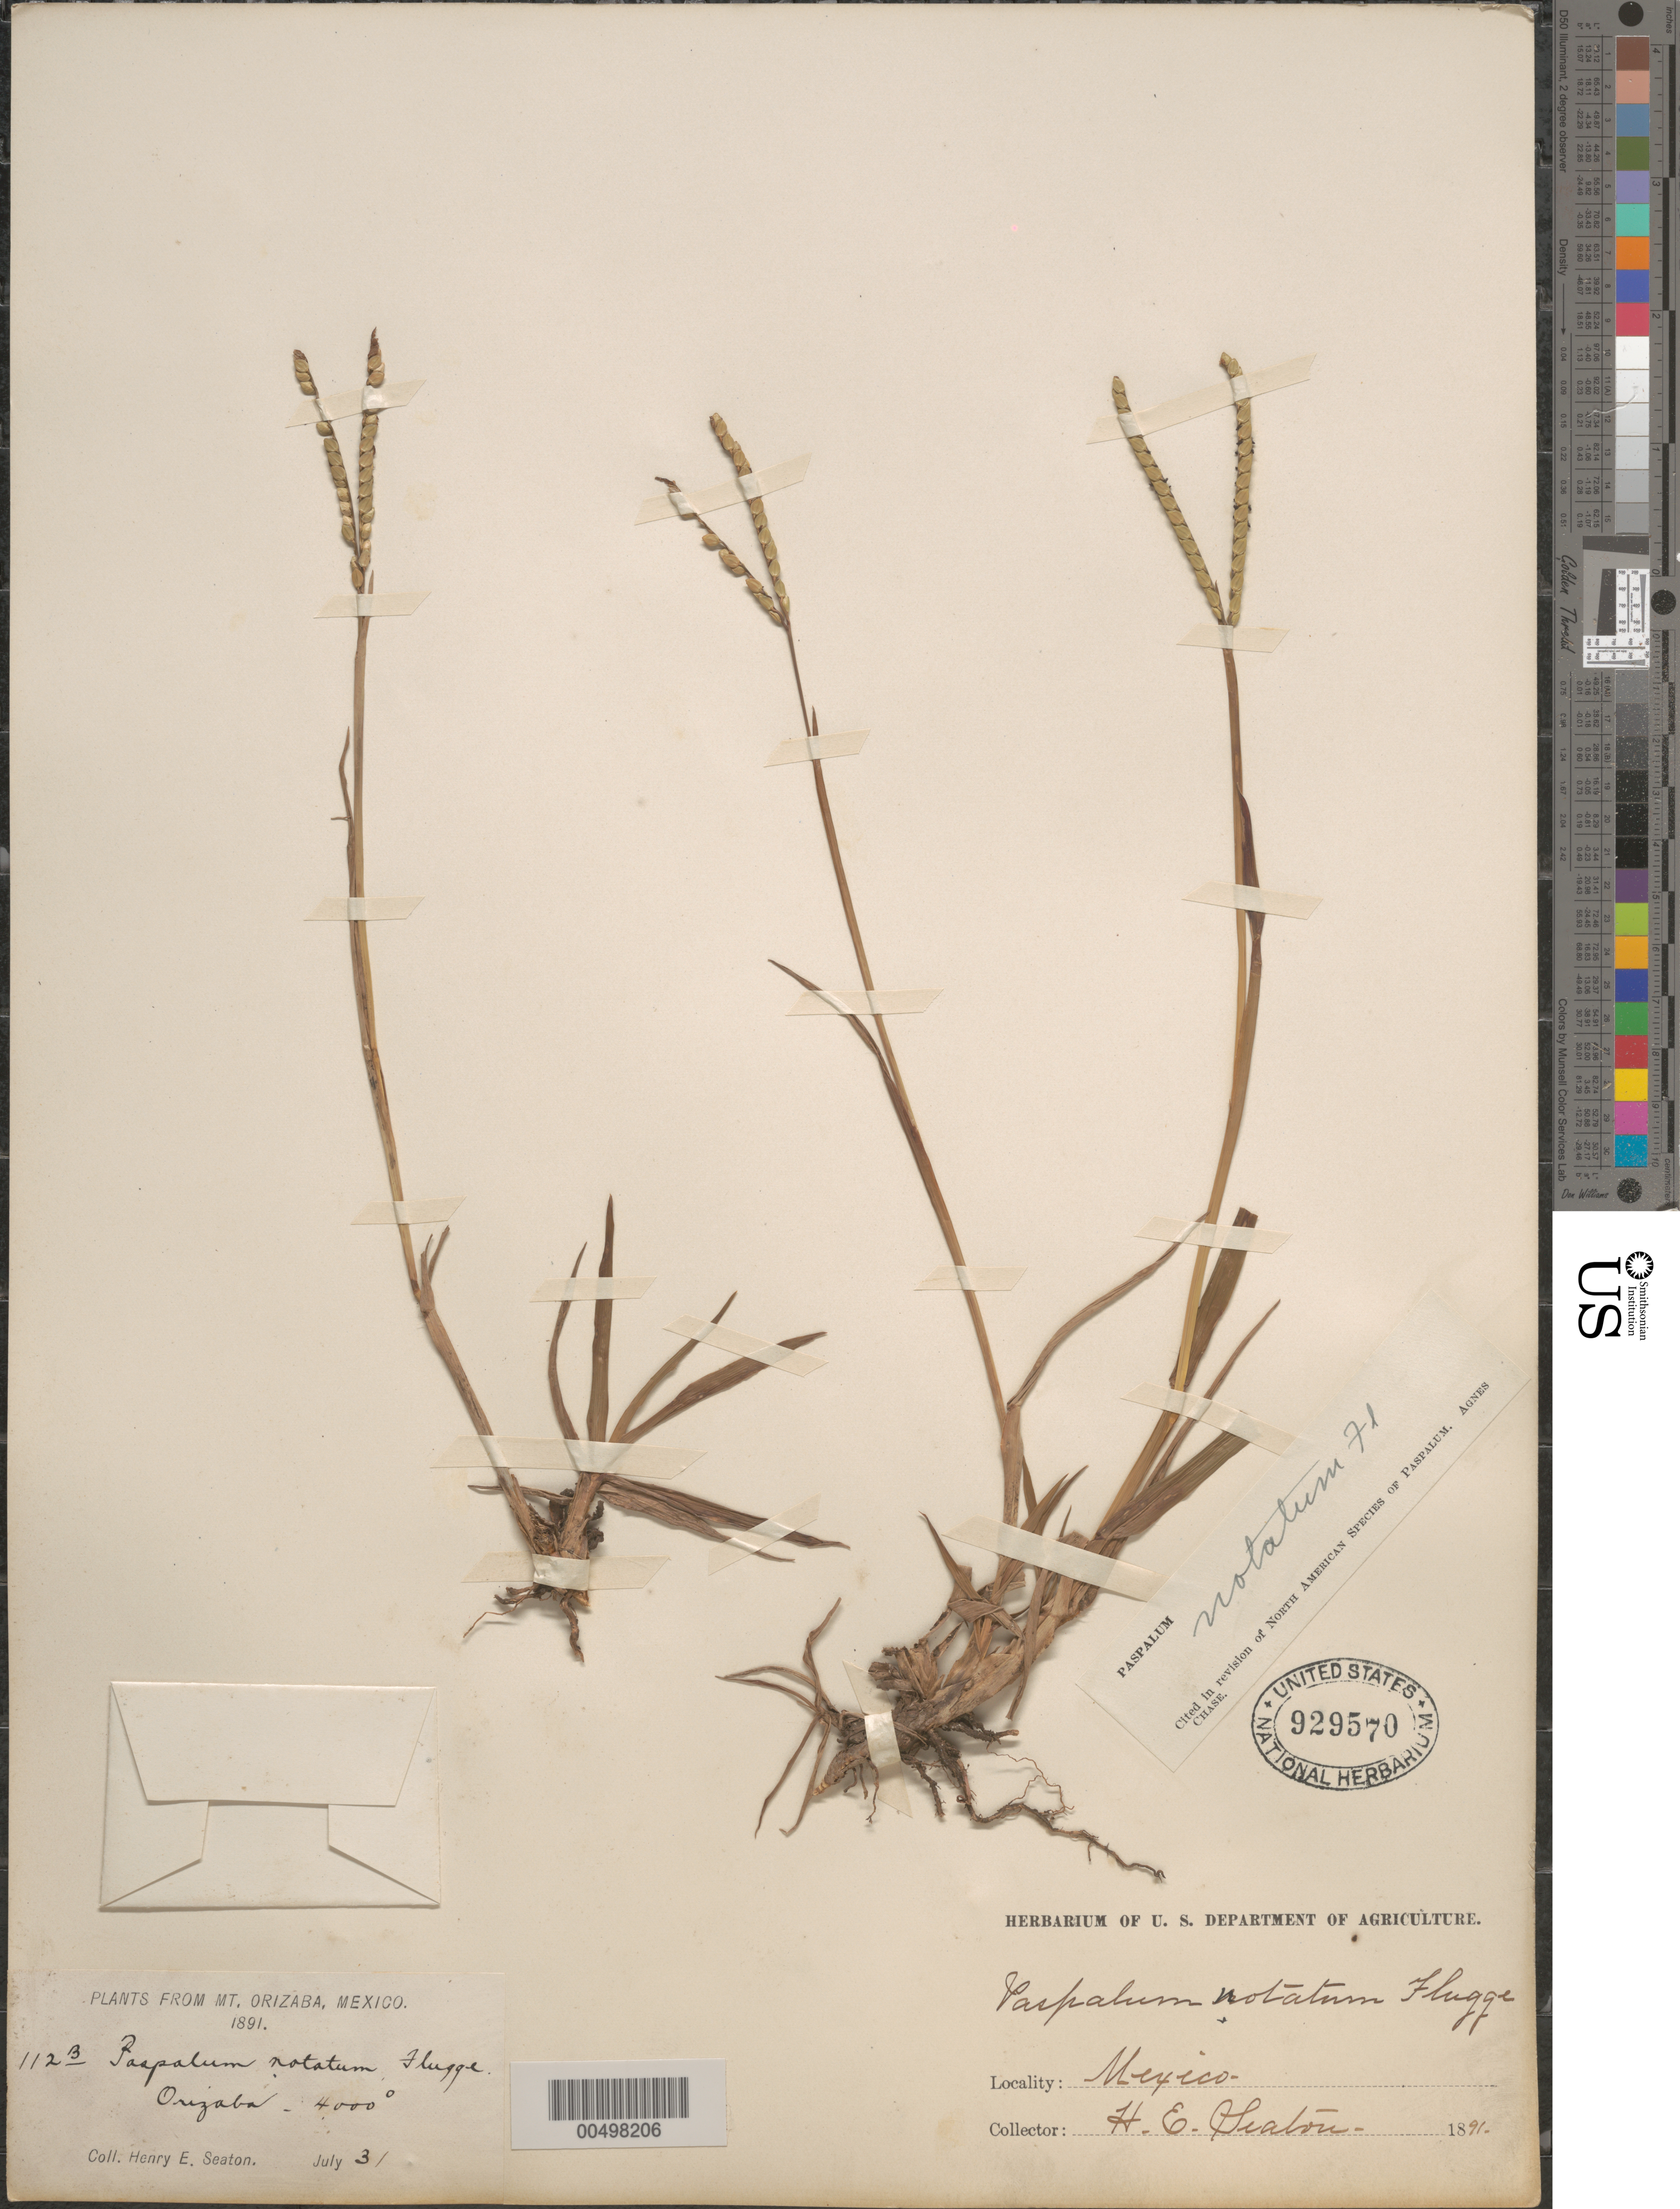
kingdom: Plantae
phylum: Tracheophyta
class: Liliopsida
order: Poales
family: Poaceae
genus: Paspalum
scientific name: Paspalum notatum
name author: Flüggé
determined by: Chase, [M.] Agnes, (US)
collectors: H. E. Seaton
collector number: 112B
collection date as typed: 31 Jul 1891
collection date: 1891-07-31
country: Mexico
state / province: Veracruz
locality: Mt Orizaba, Orizaba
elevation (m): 1219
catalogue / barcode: US 929570